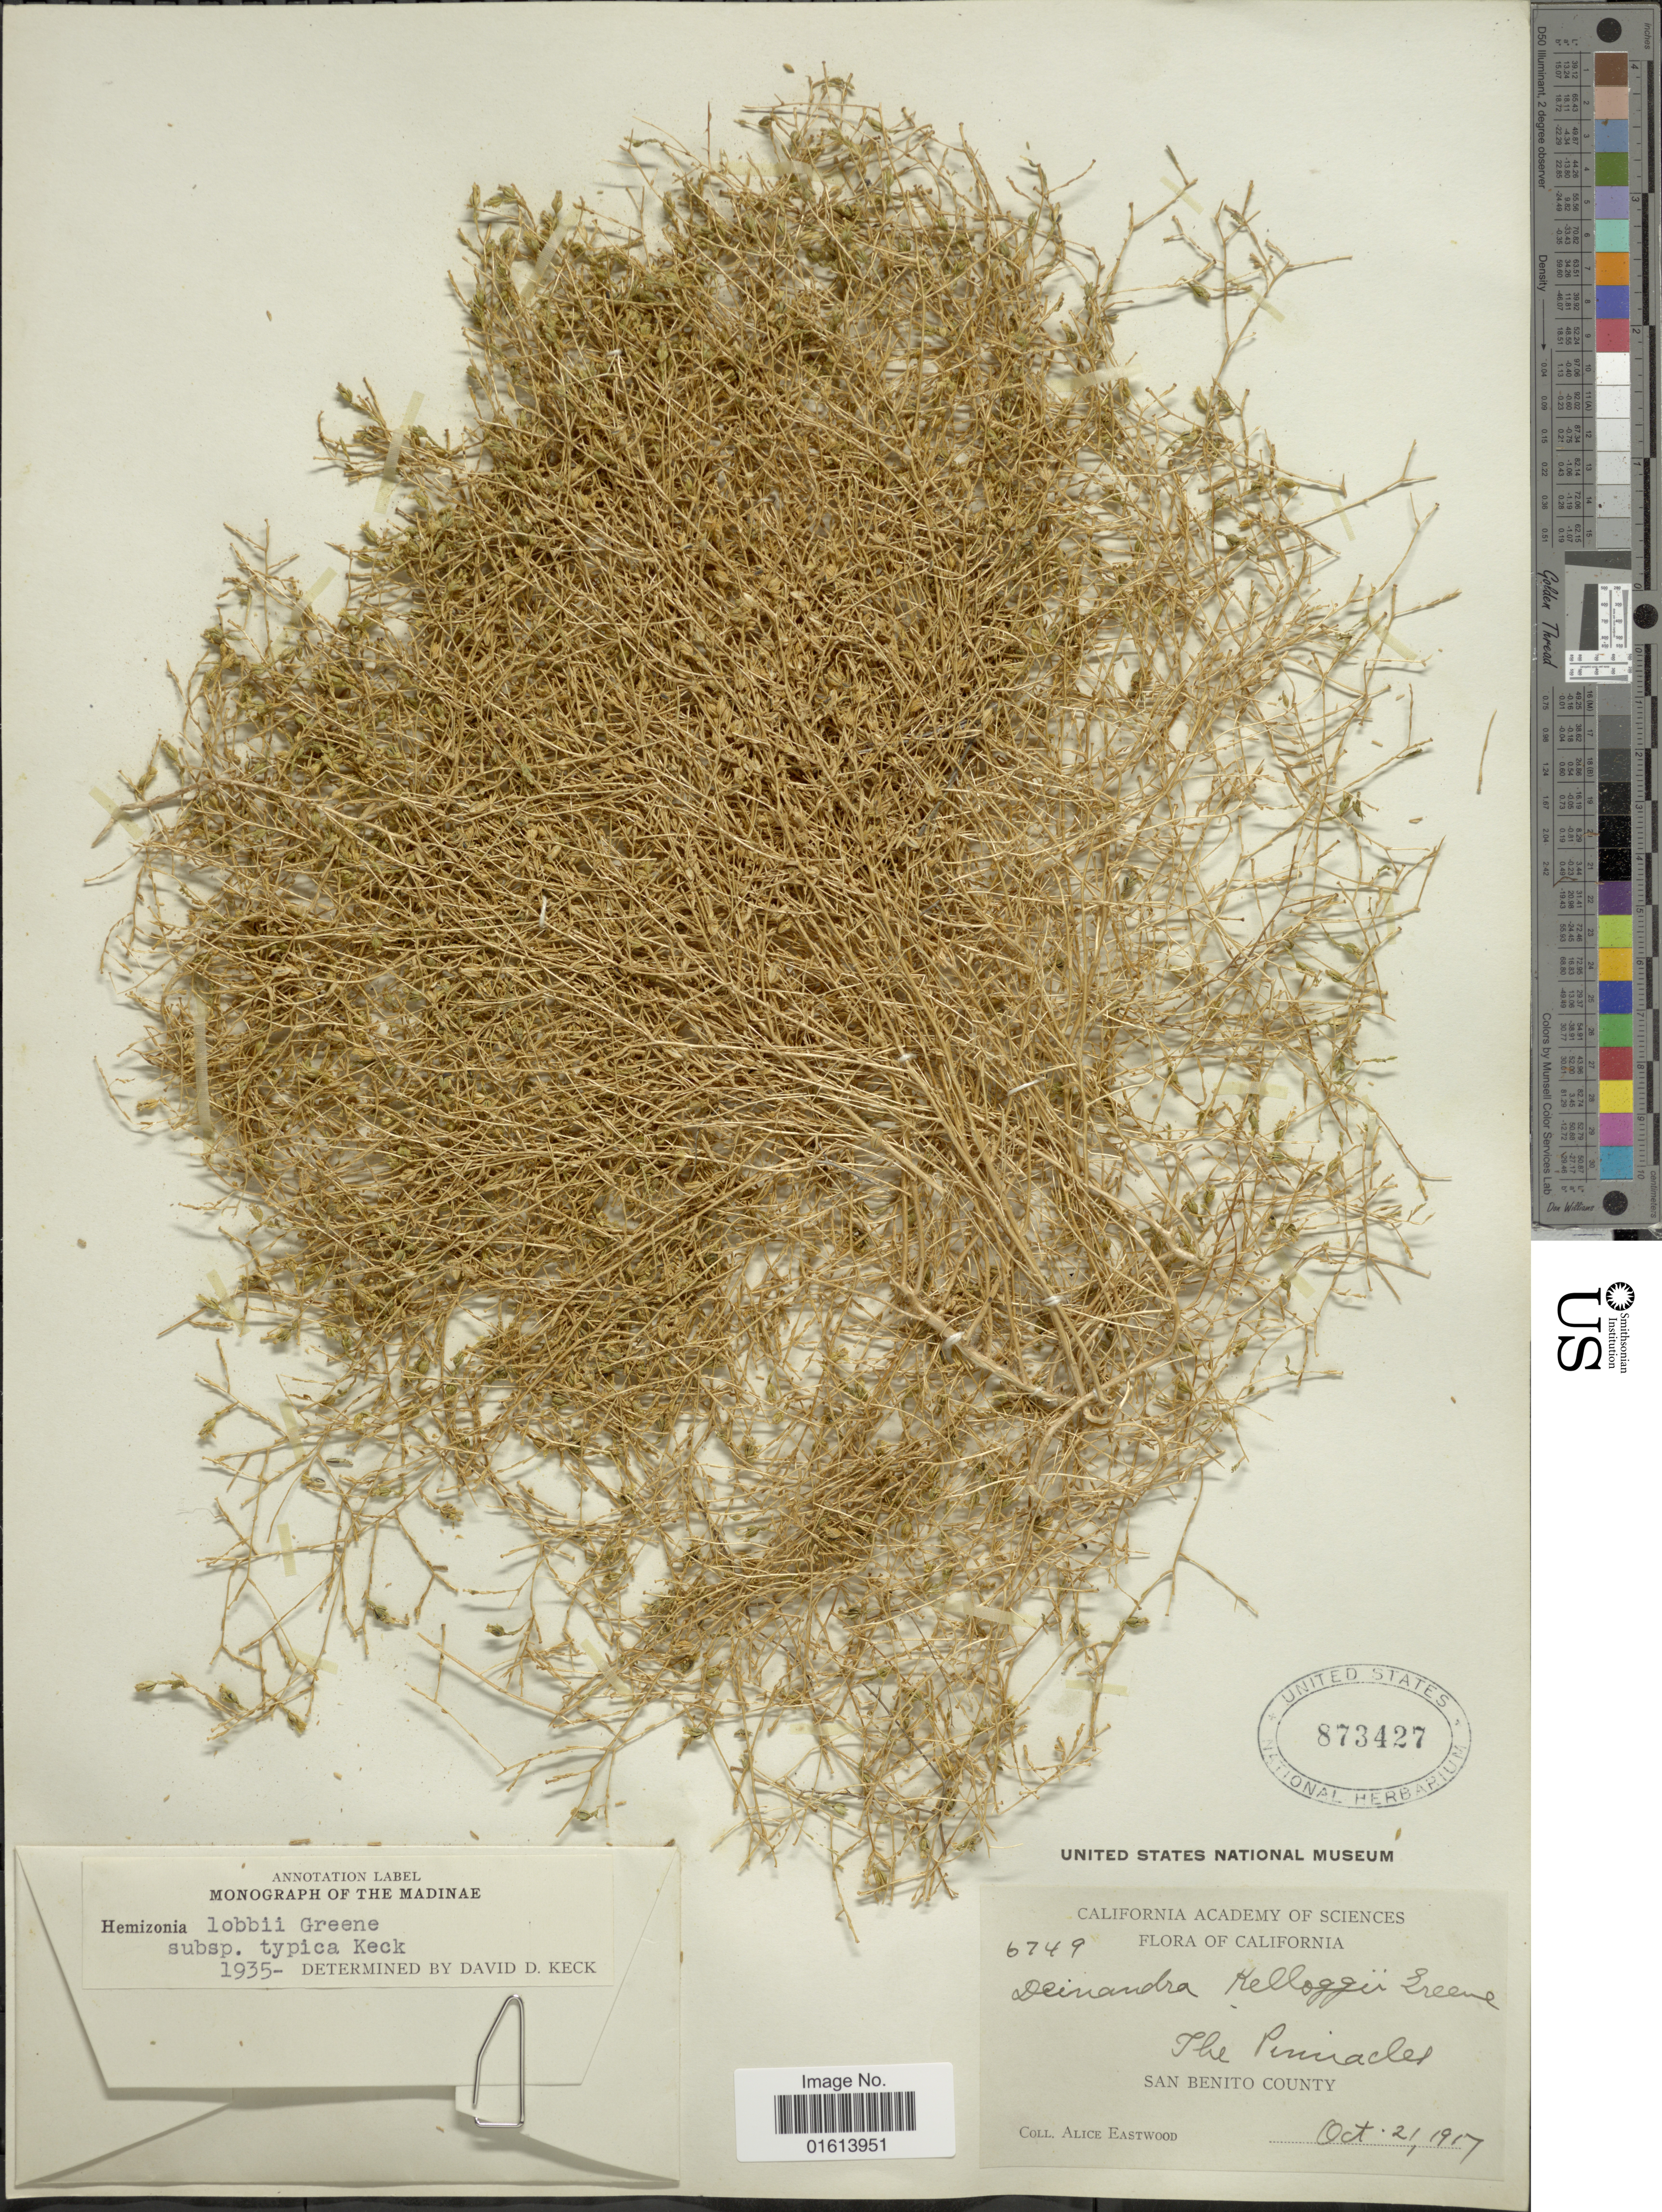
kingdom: Plantae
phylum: Tracheophyta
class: Magnoliopsida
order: Asterales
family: Asteraceae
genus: Deinandra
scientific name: Deinandra lobbii subsp. lobbii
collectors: A. Eastwood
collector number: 6749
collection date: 1917-10-21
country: United States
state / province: California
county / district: San Benito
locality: The Peniaclet, San Benito County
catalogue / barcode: US 873427